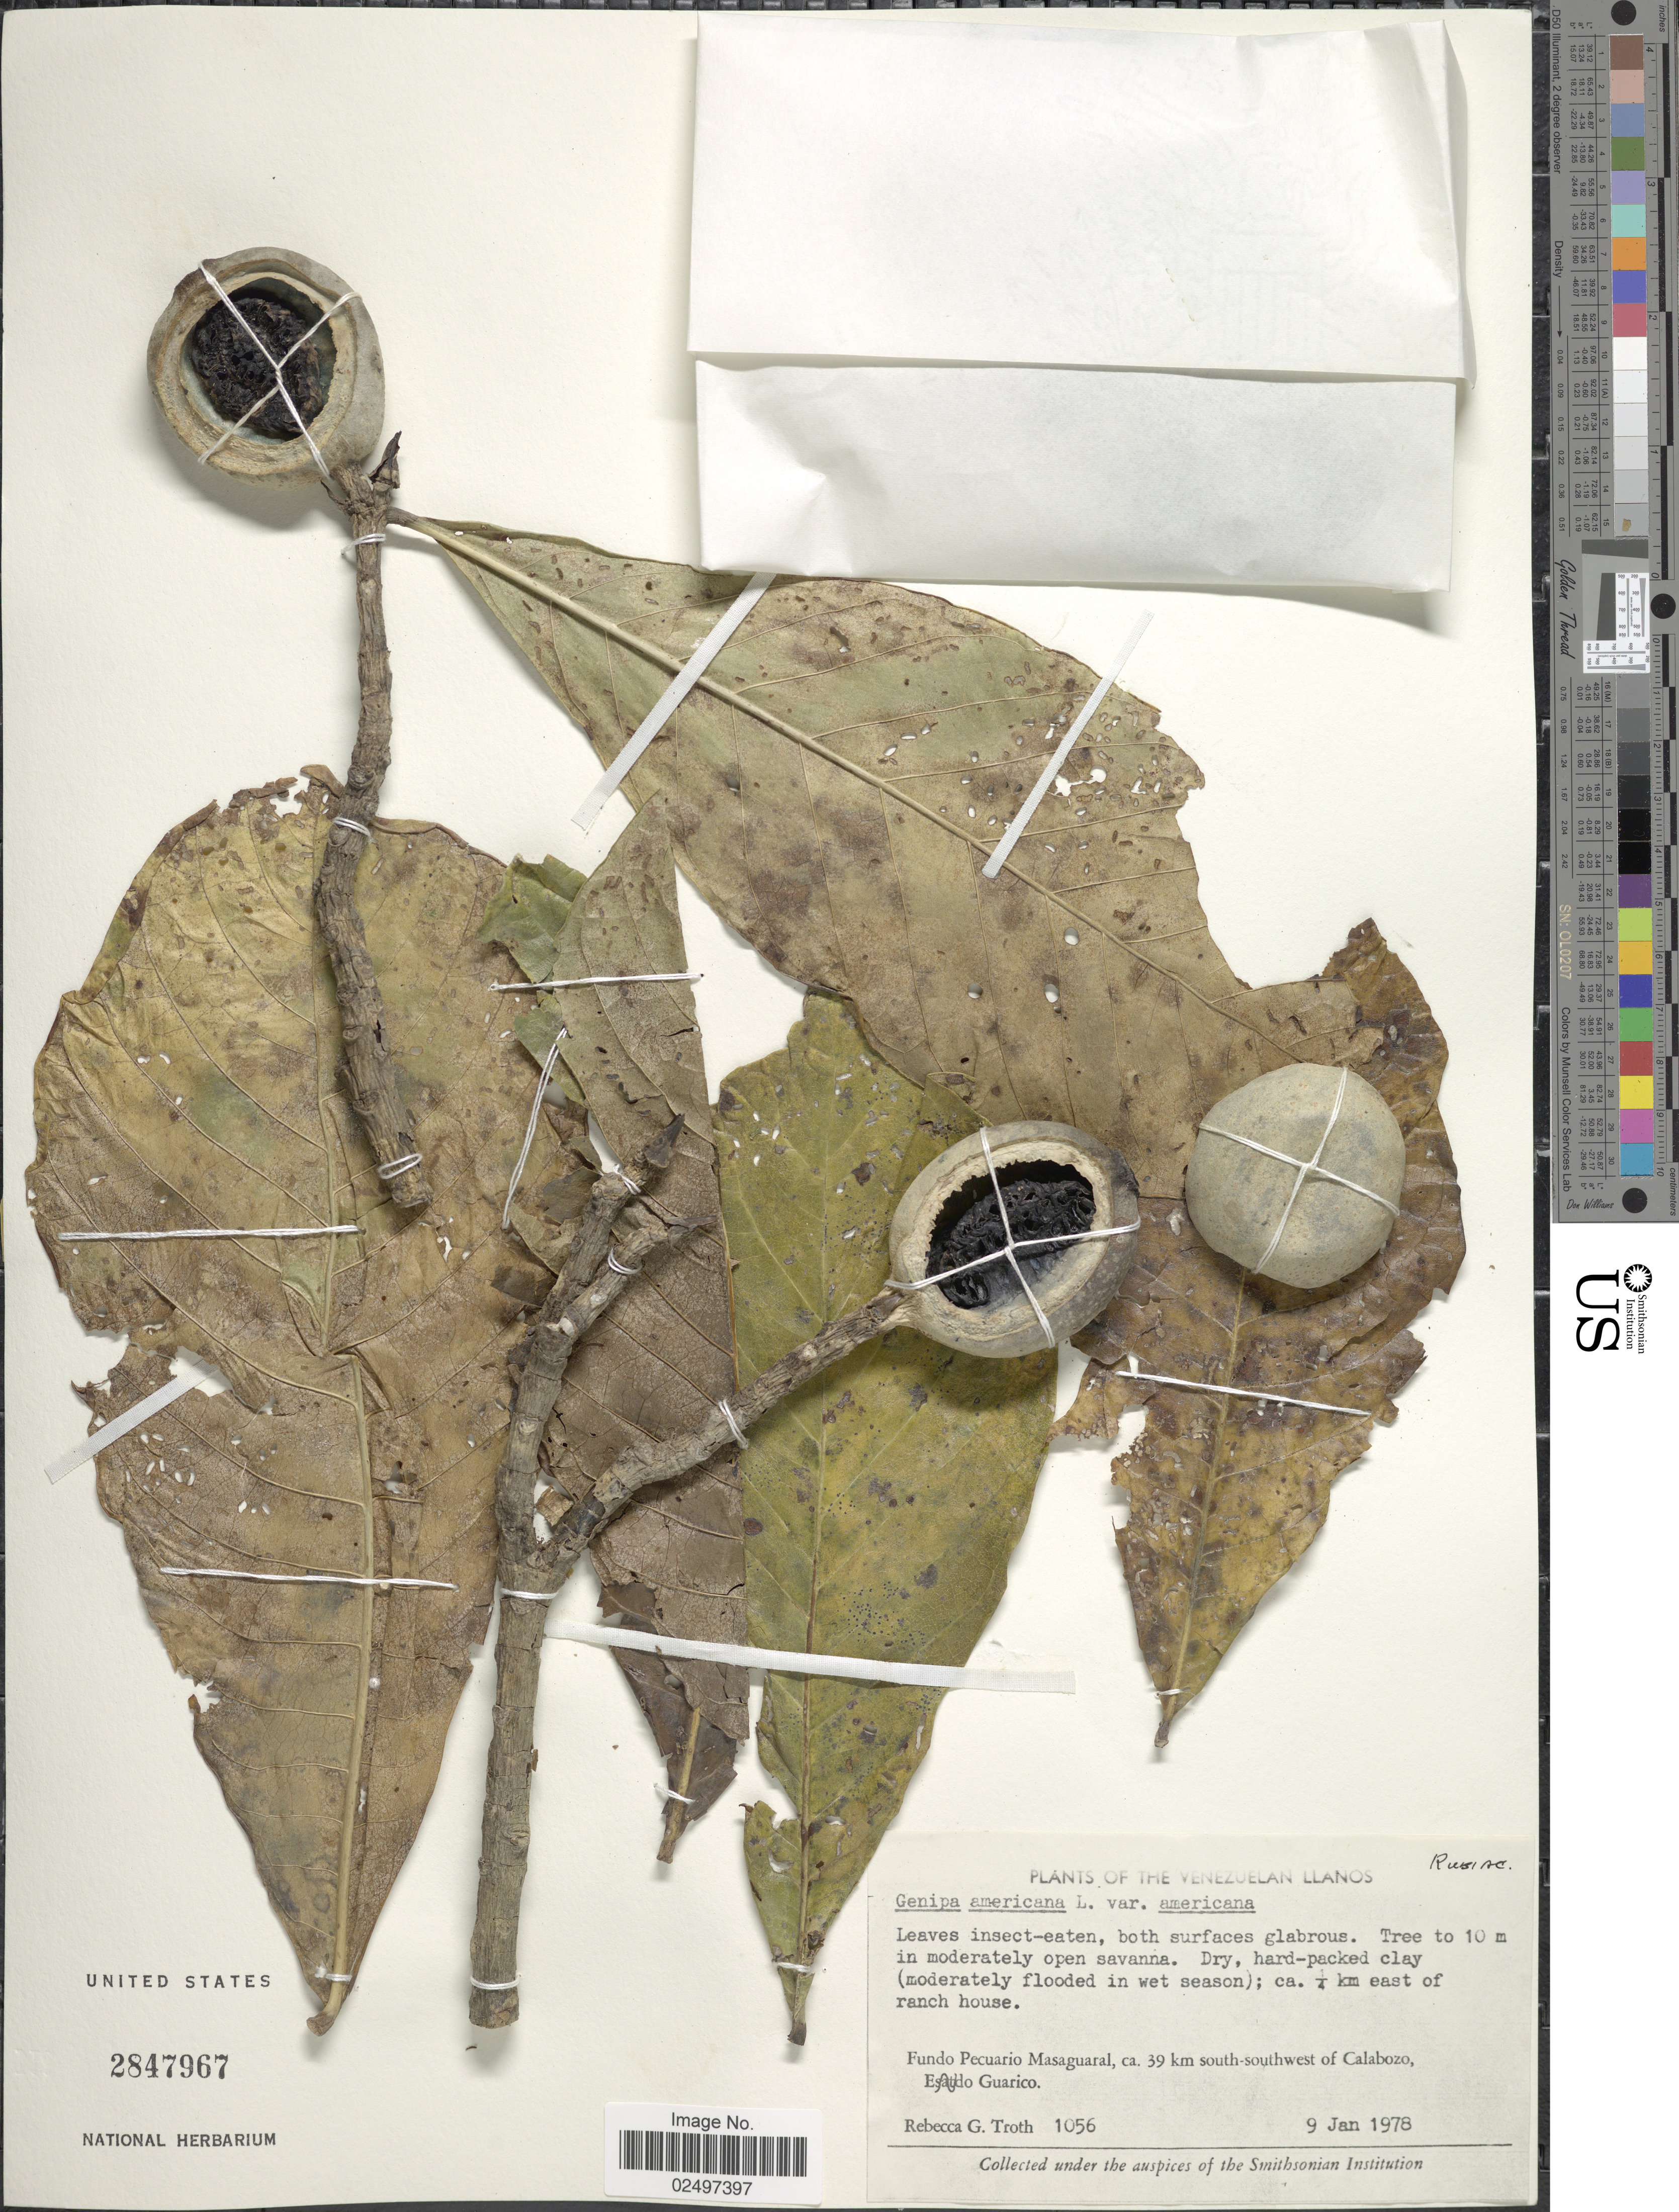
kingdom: Plantae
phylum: Tracheophyta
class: Magnoliopsida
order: Gentianales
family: Rubiaceae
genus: Genipa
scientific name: Genipa americana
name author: L.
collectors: R. Troth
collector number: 1056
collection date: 1978-01-09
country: Venezuela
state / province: Guárico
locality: Venezuelan Llanos. Fundo Pecuario Masaguaral, ca. 39 km south-southwest of Calabozo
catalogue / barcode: US 2847967